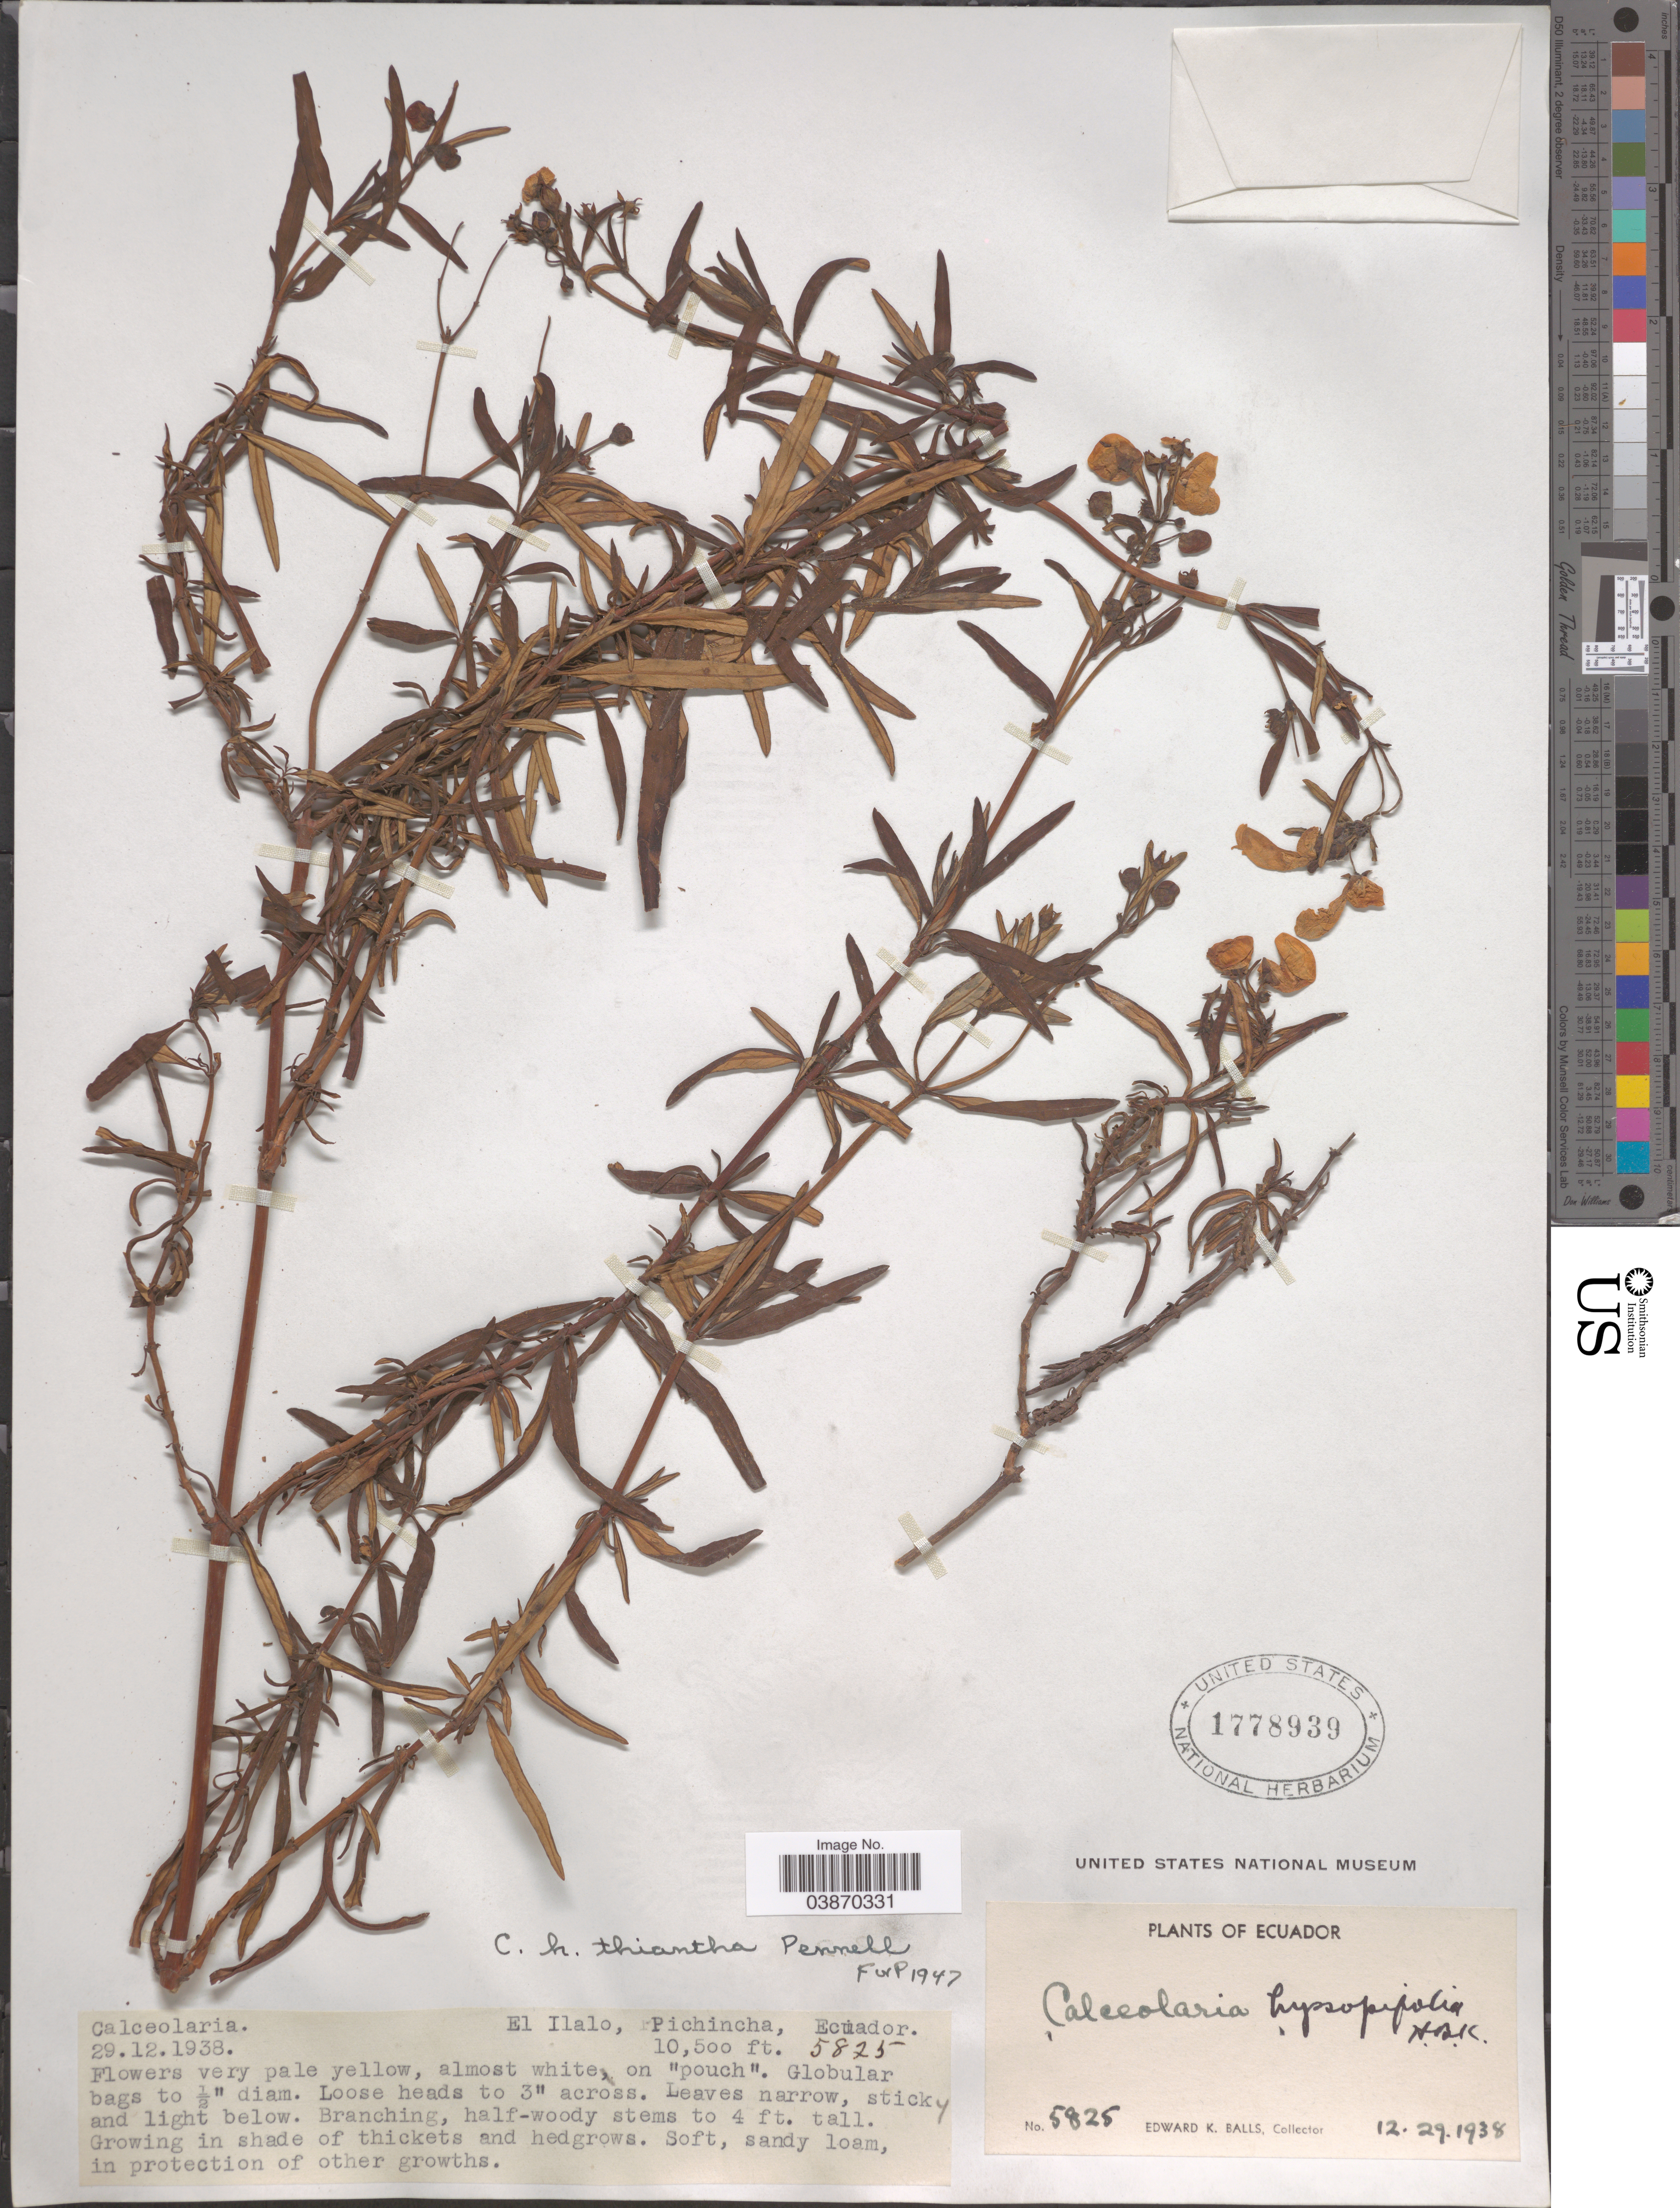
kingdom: Plantae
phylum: Tracheophyta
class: Magnoliopsida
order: Lamiales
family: Calceolariaceae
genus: Calceolaria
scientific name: Calceolaria hyssopifolia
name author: Kunth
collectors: E. K. Balls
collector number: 5825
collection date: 1938-12-29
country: Ecuador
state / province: Pichincha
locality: El Ilalo.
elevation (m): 3200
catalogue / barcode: US 1778939